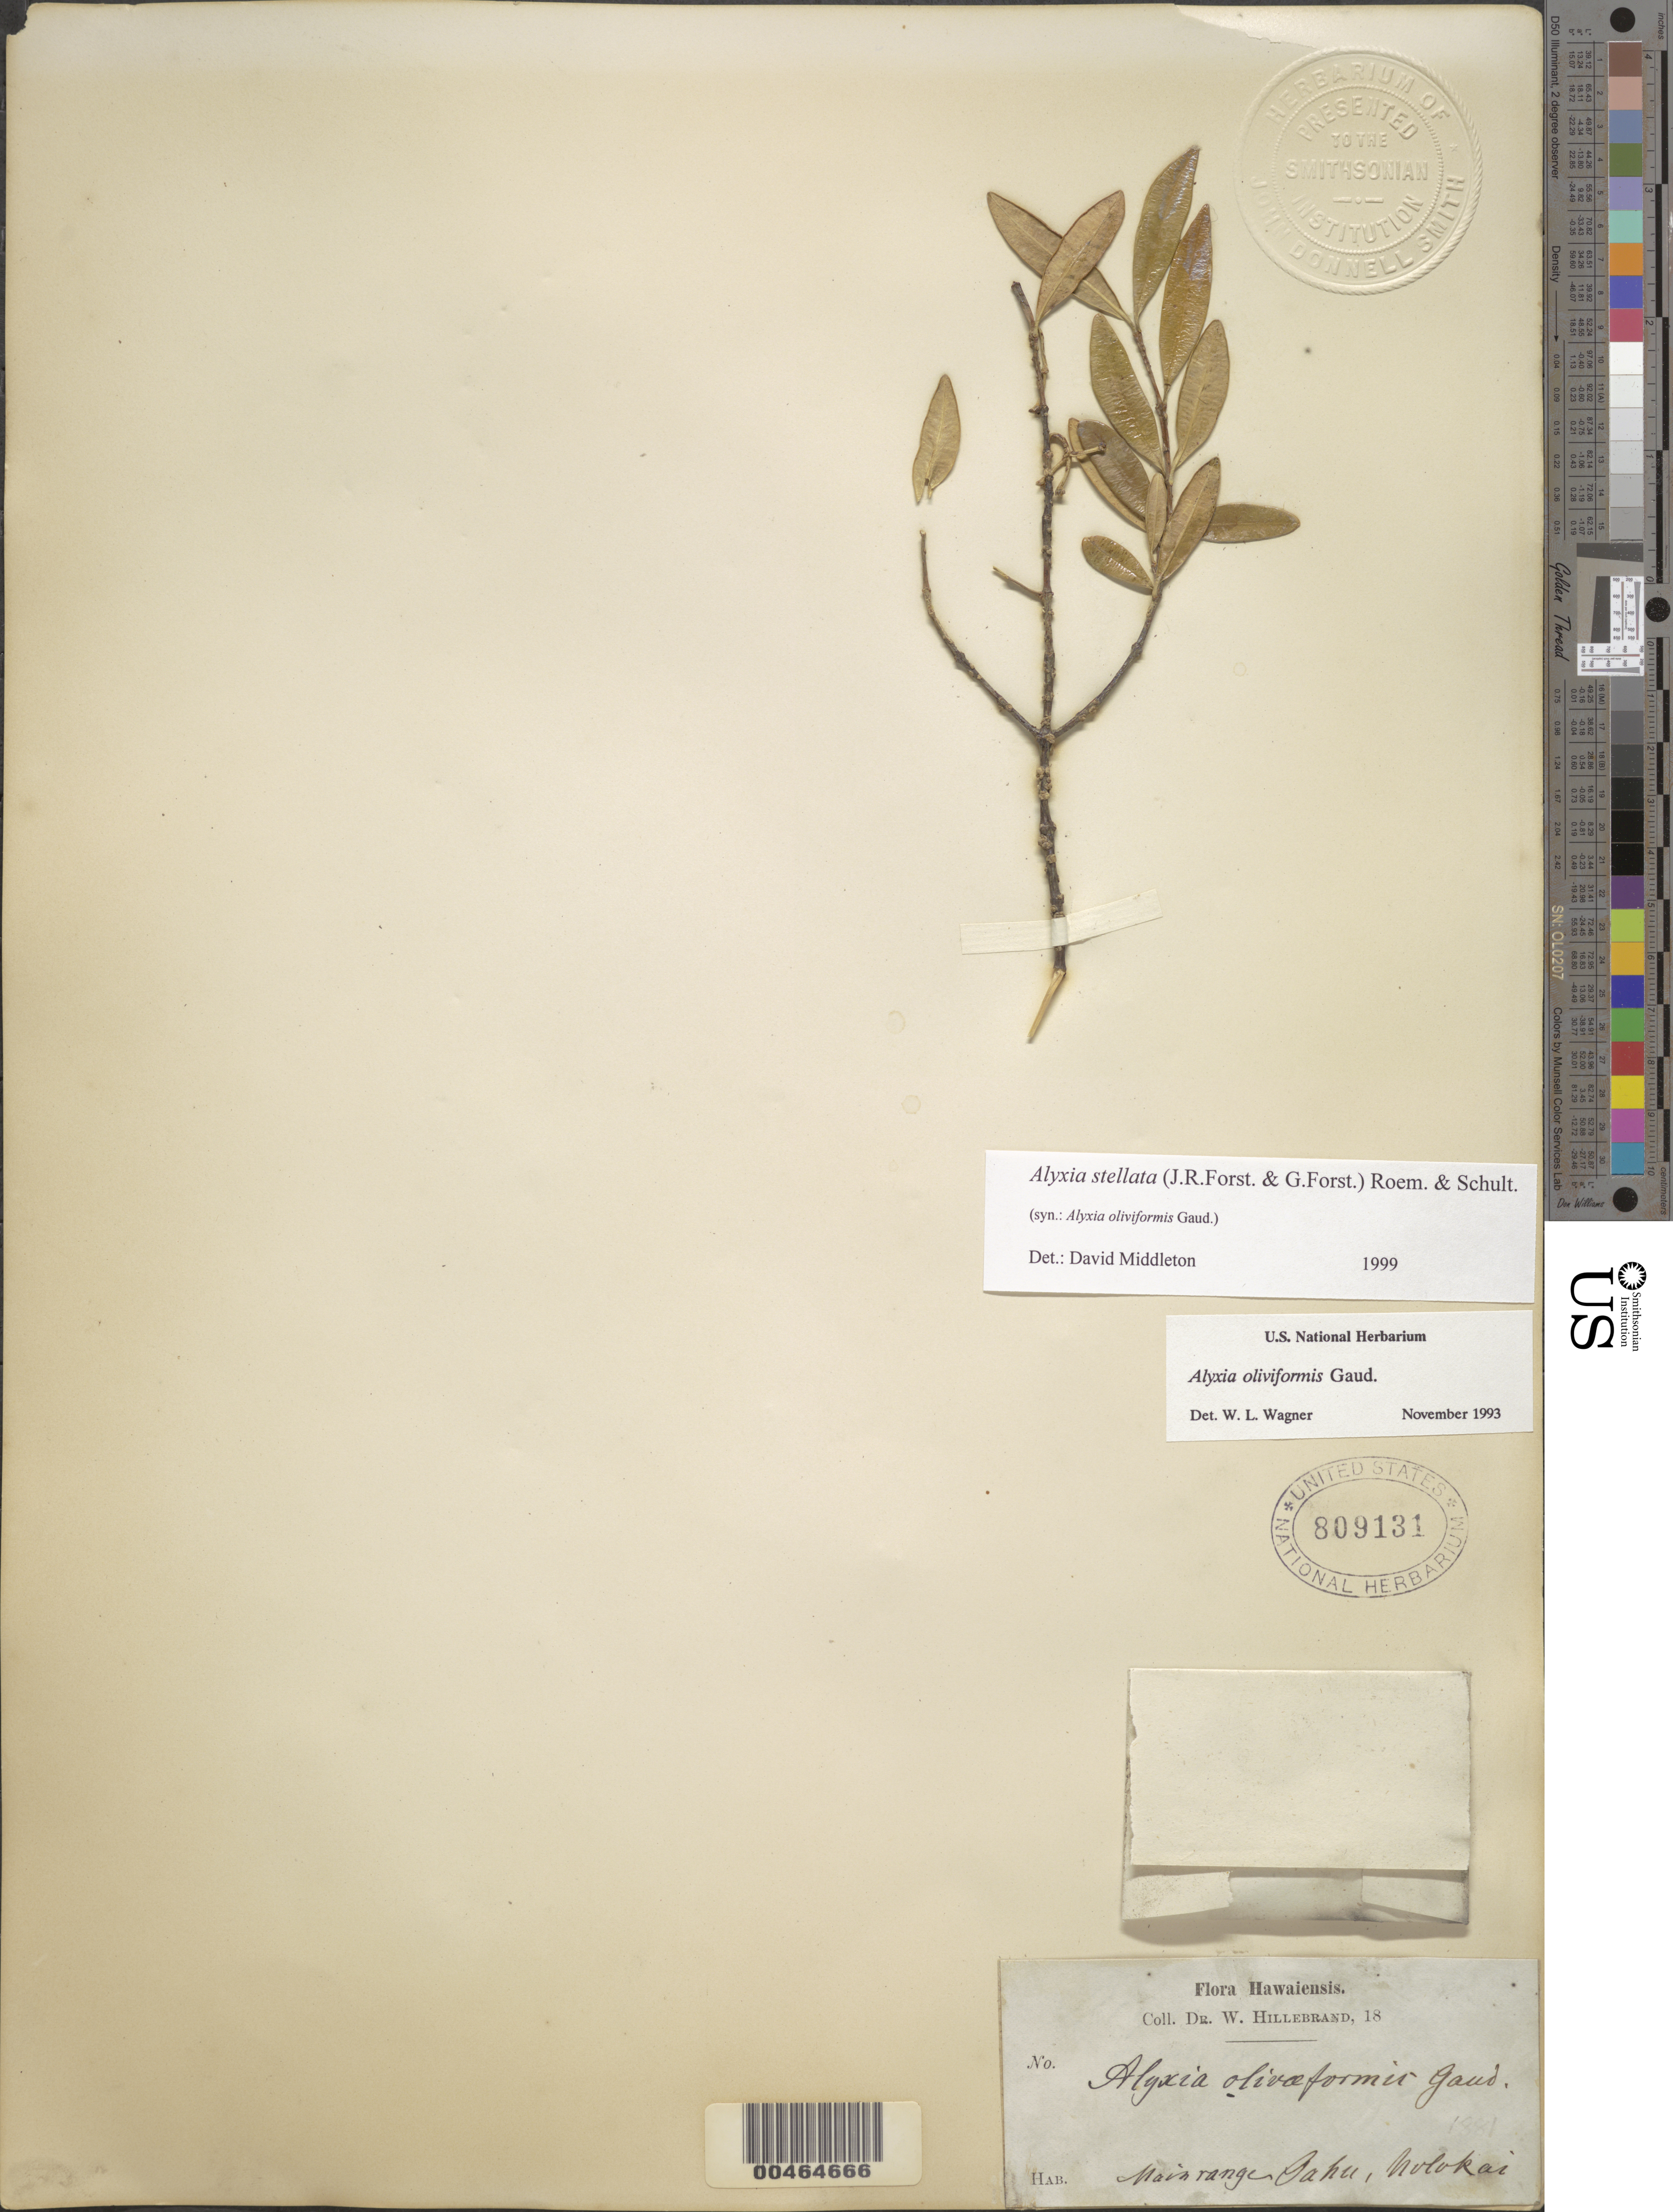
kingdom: Plantae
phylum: Tracheophyta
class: Magnoliopsida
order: Gentianales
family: Apocynaceae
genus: Alyxia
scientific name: Alyxia stellata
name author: (J.R. Forst. & G. Forst.) Roem. & Schult.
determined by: Middleton, D. J.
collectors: W. Hillebrand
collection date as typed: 18??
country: United States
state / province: Hawaii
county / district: Maui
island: Moloka'i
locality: Main range, Oahu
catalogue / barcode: US 809131